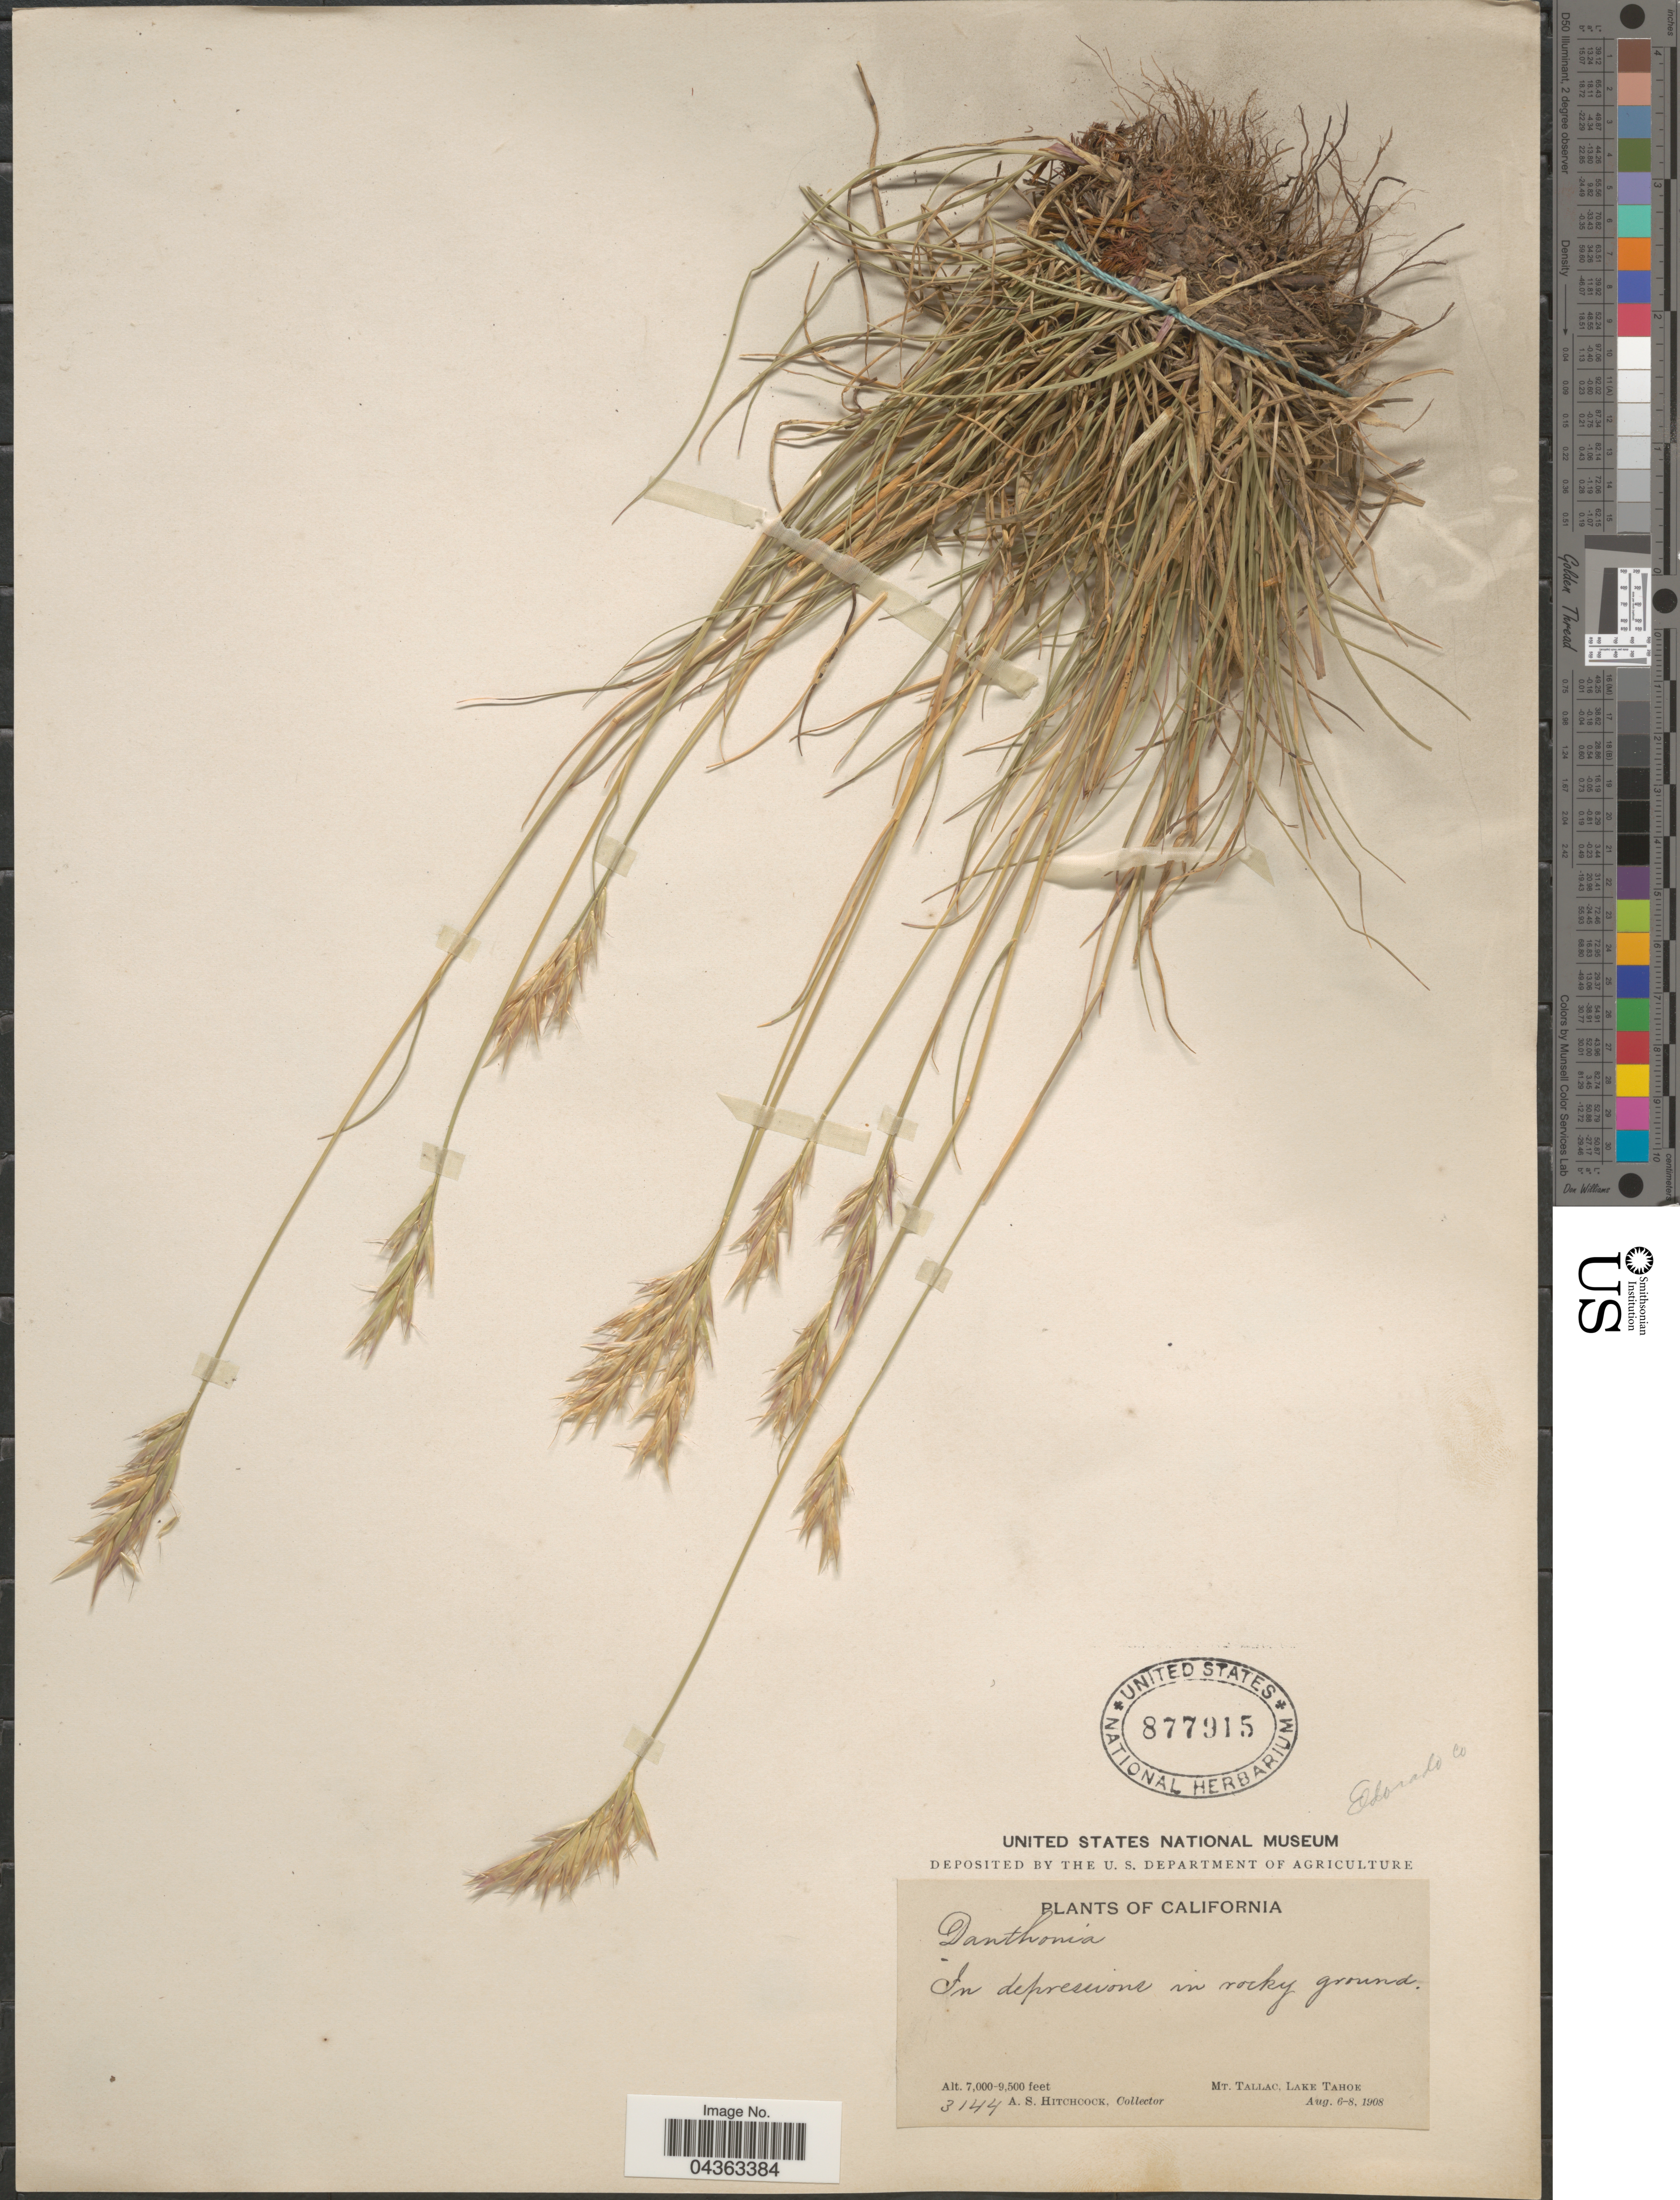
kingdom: Plantae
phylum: Tracheophyta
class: Liliopsida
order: Poales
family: Poaceae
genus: Danthonia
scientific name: Danthonia intermedia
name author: Vasey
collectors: A. S. Hitchcock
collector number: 3144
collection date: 1908-08-06/1908-08-08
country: United States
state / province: California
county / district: El Dorado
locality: In depressions in rocky ground. Mt. Tallac, Lake Tahoe. Eldorado Co.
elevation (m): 2134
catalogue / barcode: US 877915